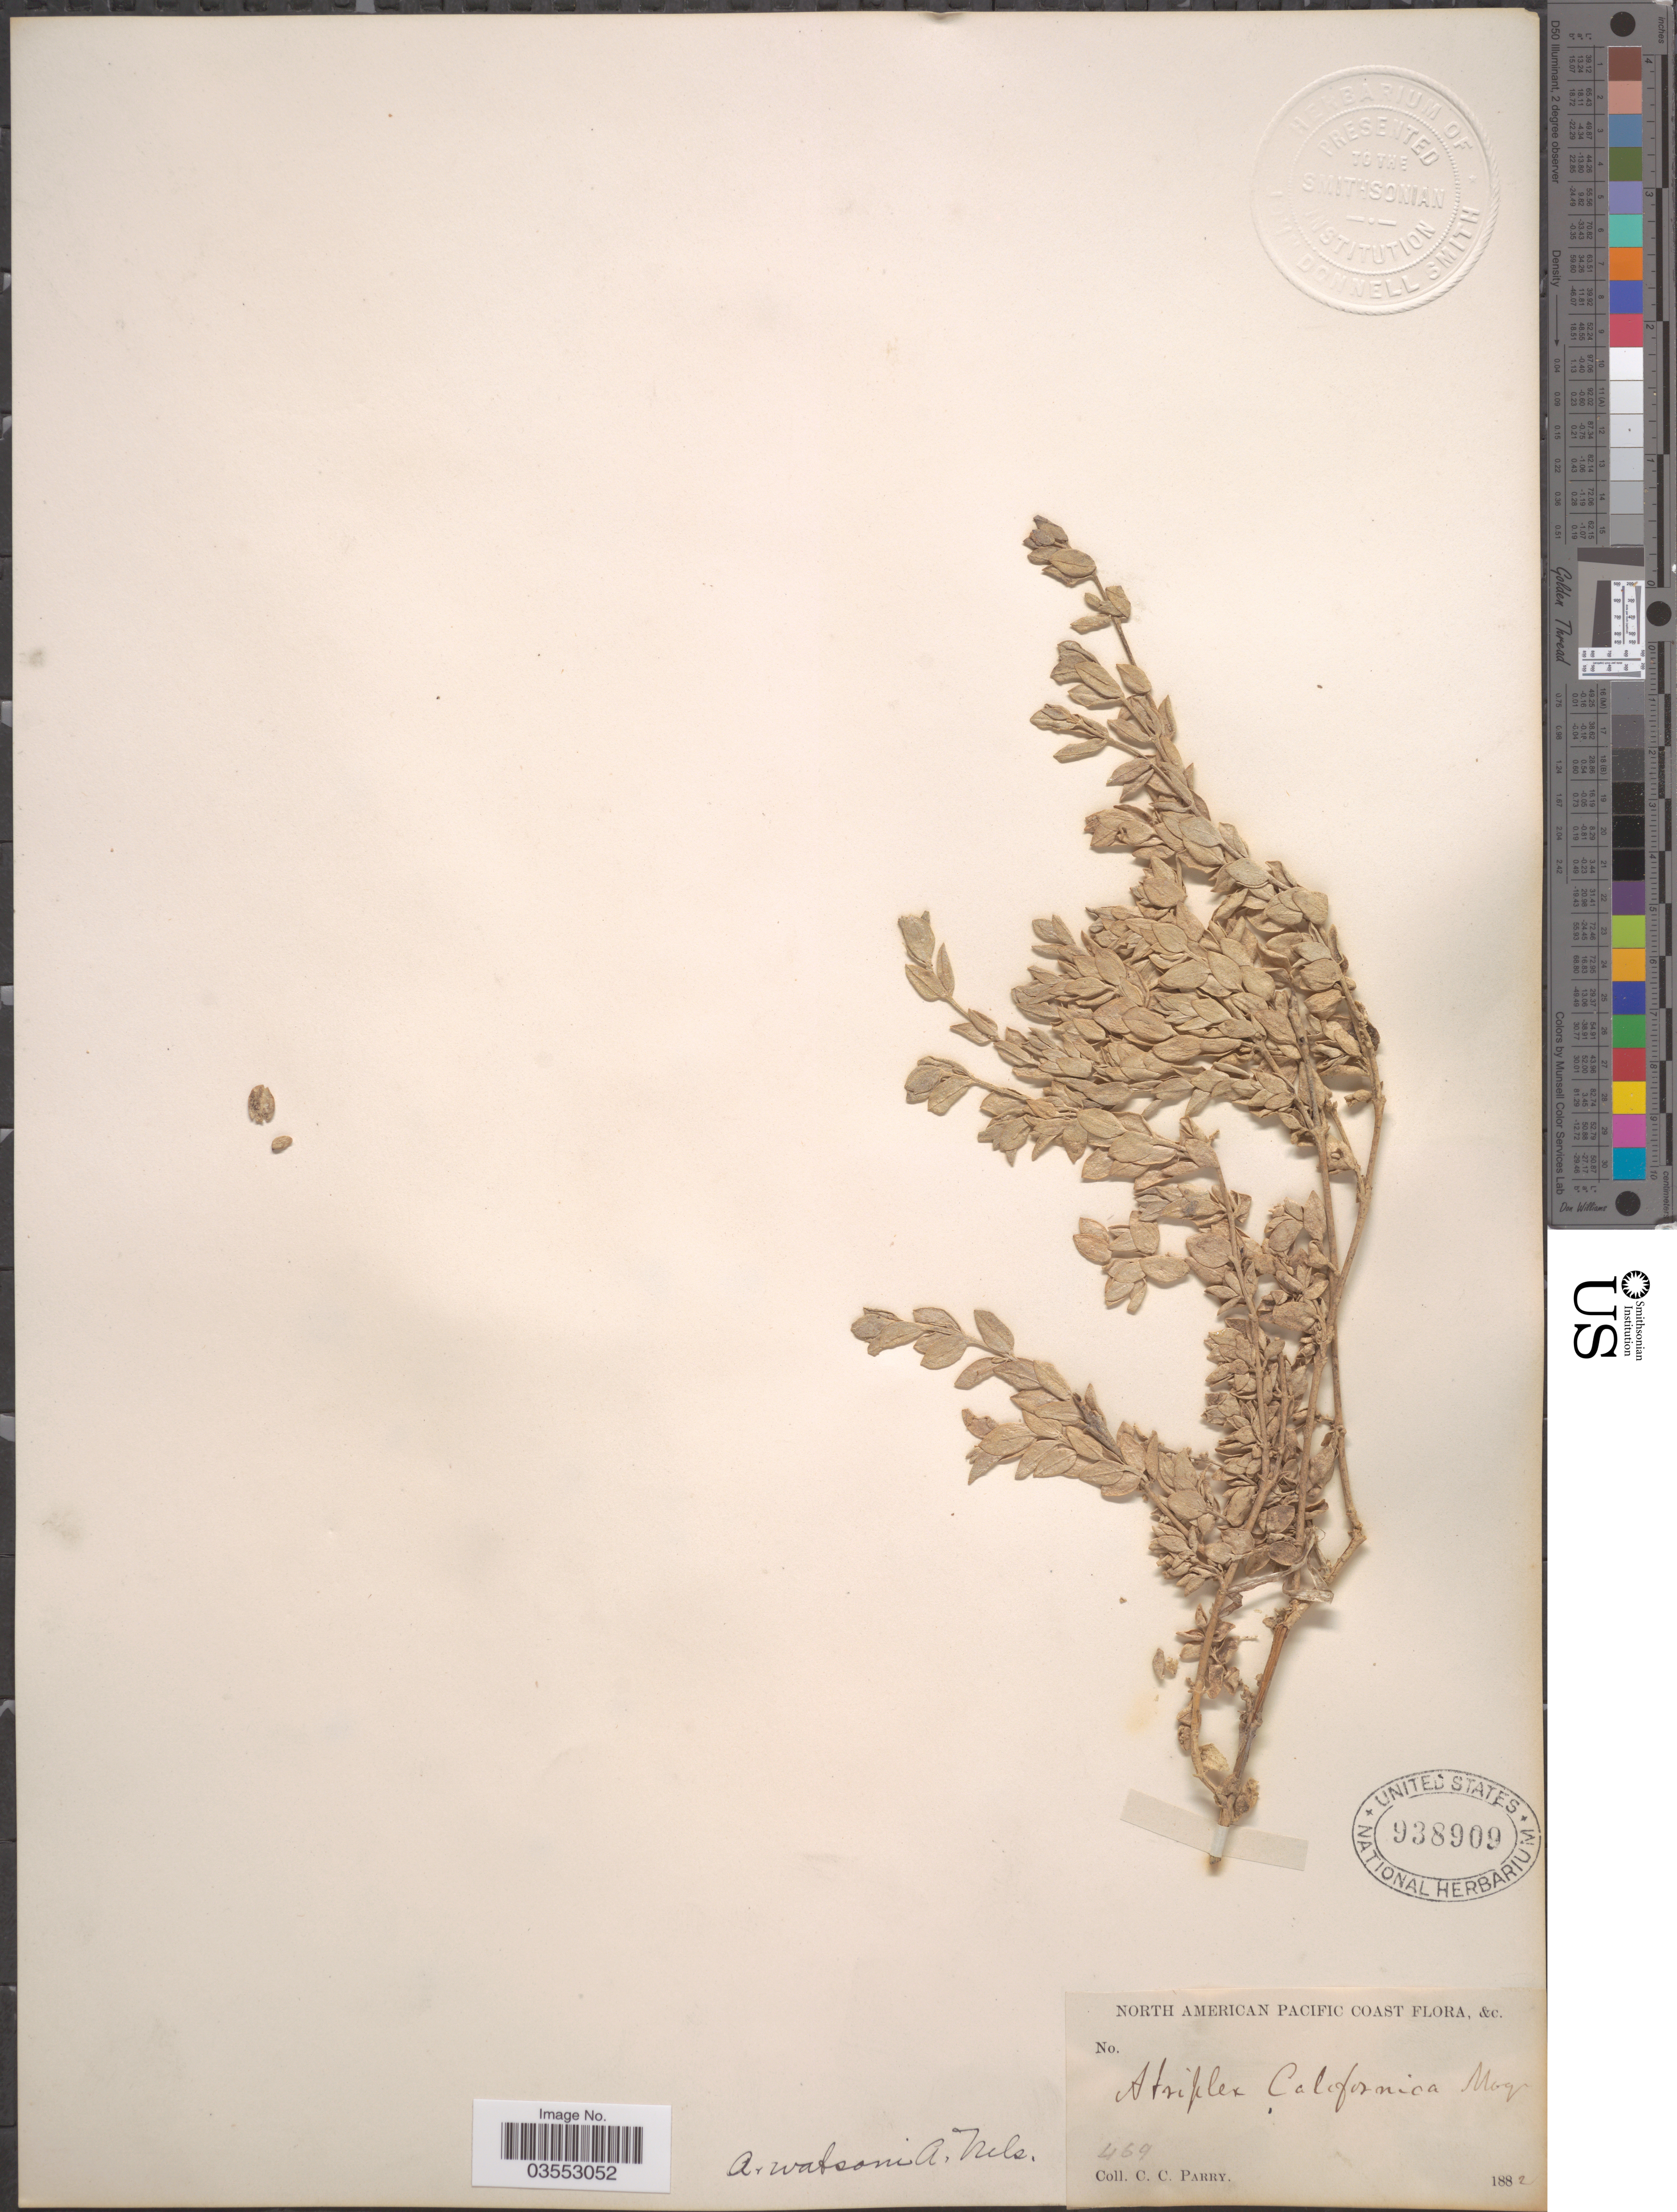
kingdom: Plantae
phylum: Tracheophyta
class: Magnoliopsida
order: Caryophyllales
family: Amaranthaceae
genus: Atriplex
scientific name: Atriplex watsonii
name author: A. Nelson ex Abrams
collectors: C. C. Parry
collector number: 469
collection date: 1882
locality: North American Pacific Coast.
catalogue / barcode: US 938909